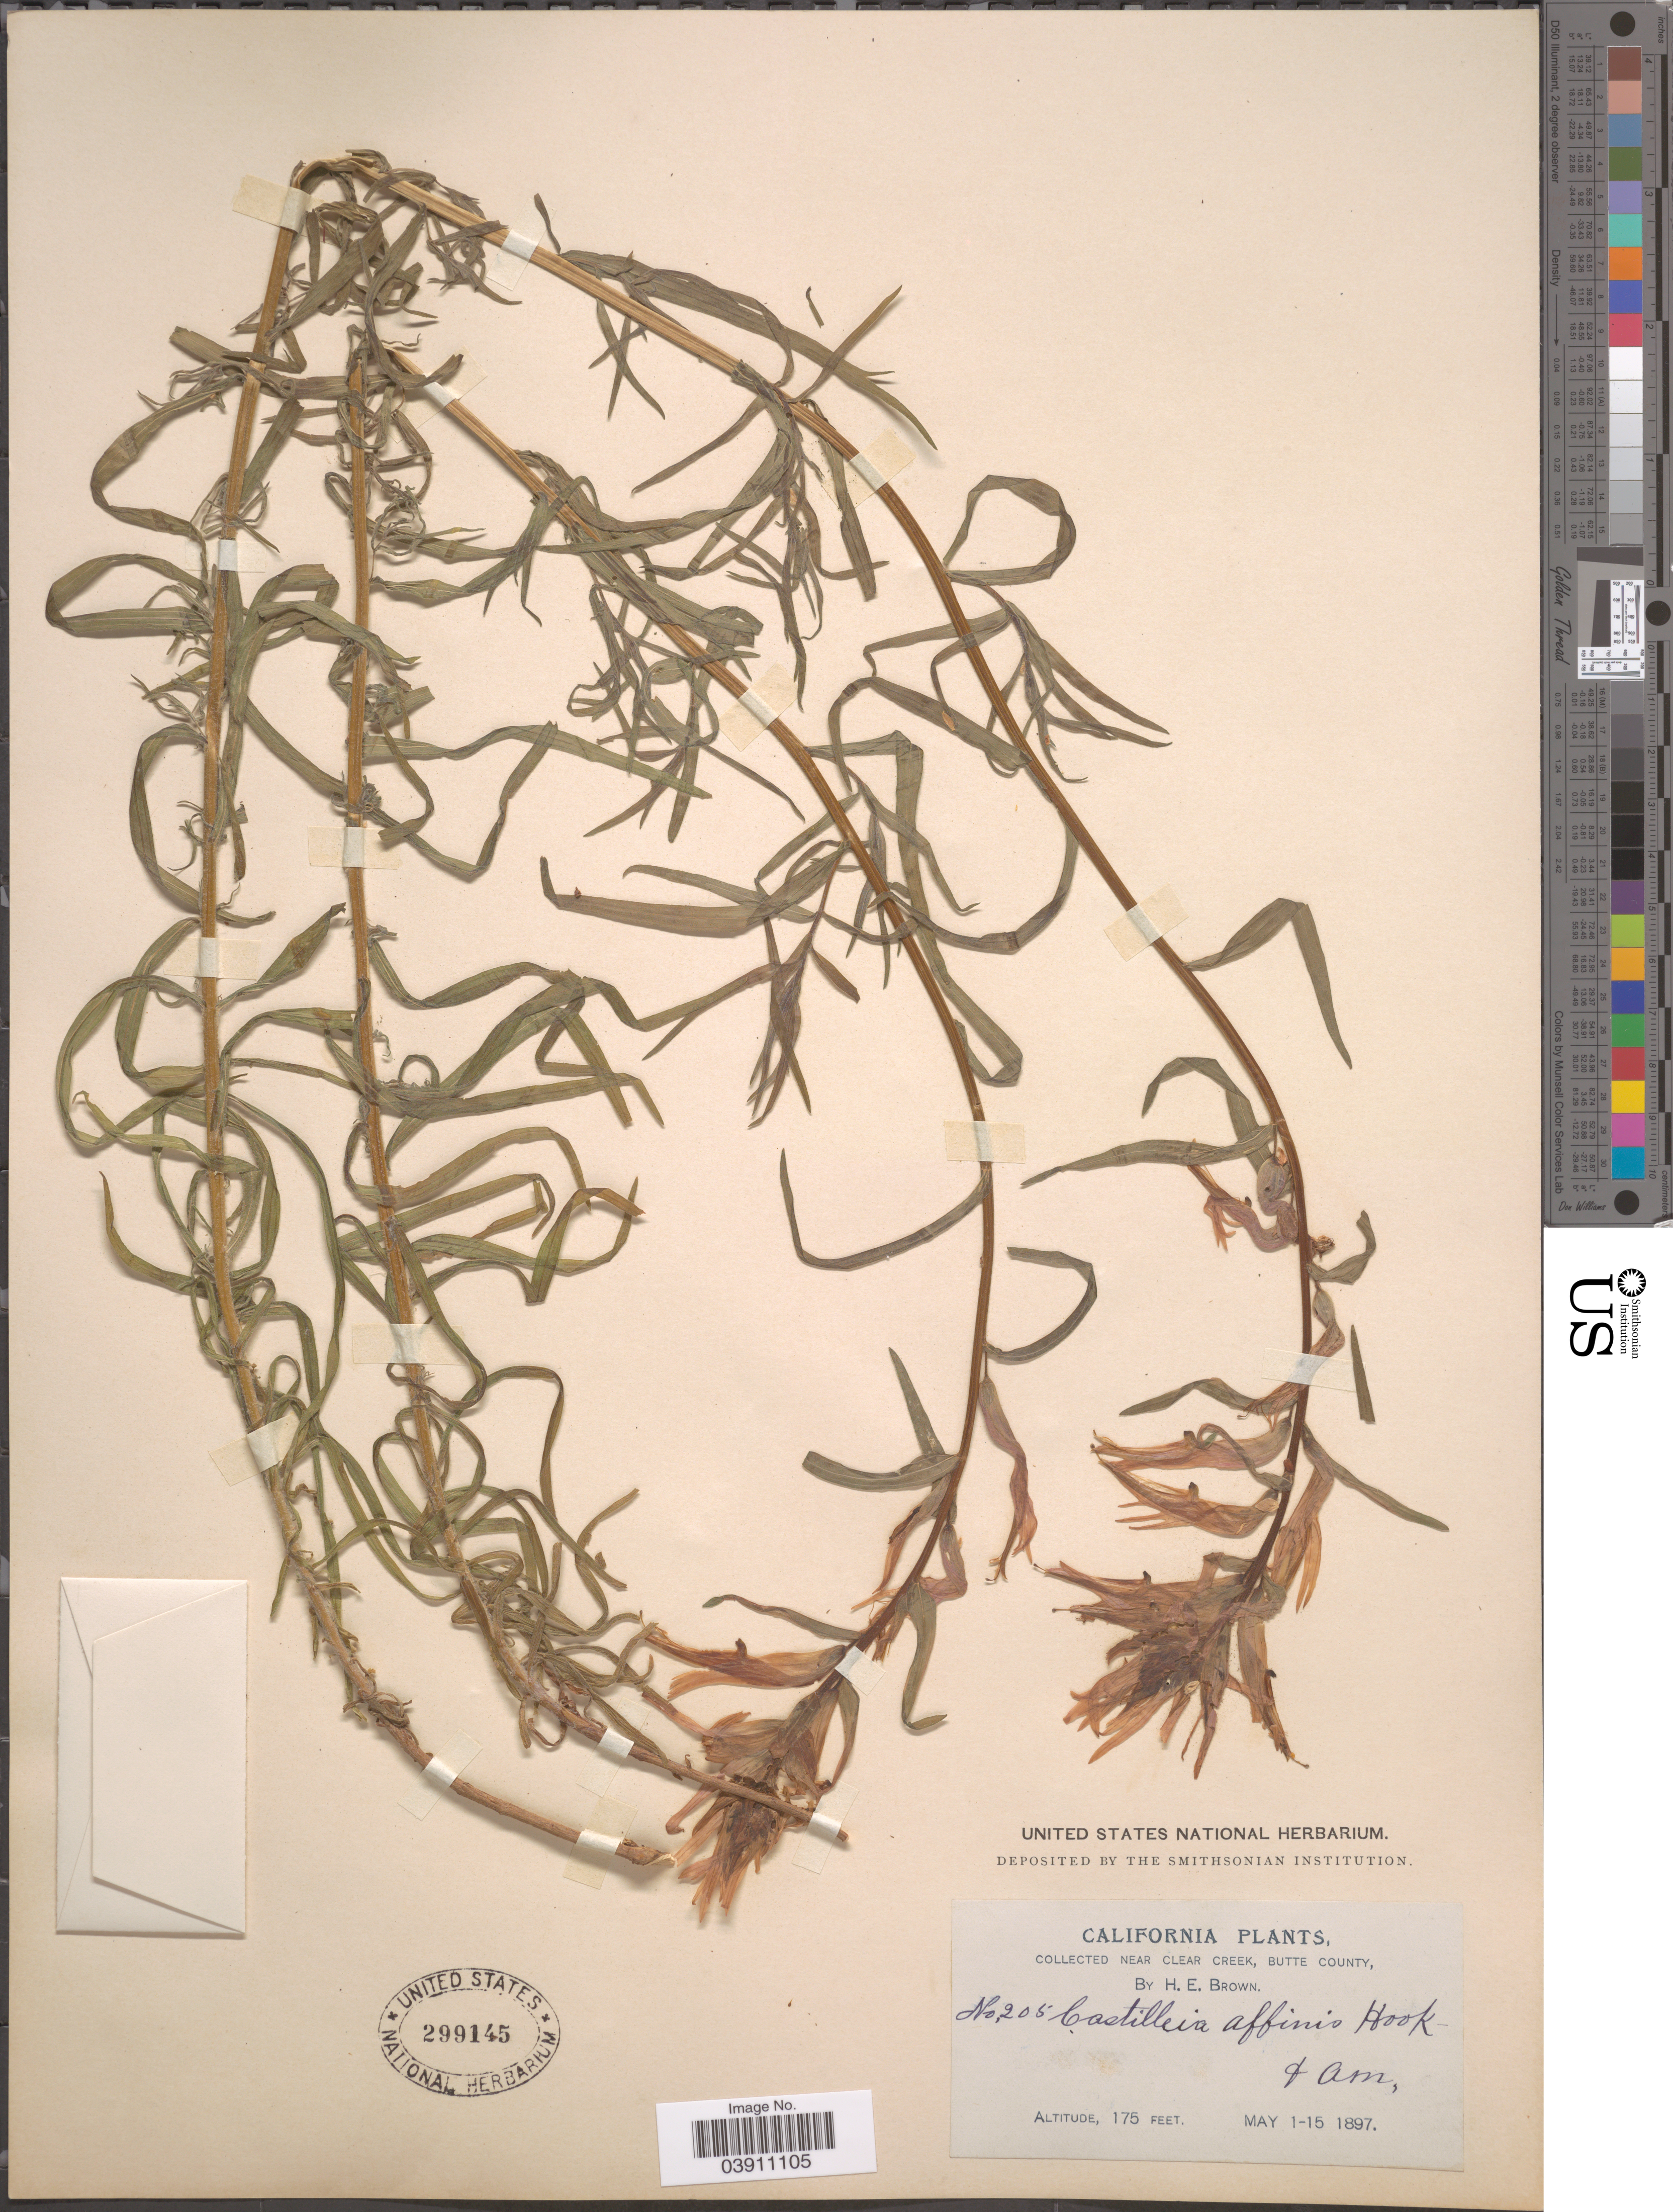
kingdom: Plantae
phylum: Tracheophyta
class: Magnoliopsida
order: Lamiales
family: Orobanchaceae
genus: Castilleja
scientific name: Castilleja affinis subsp. neglecta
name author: (Zeile) T.I. Chuang & Heckard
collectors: H. E. Brown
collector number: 205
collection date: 1897-05-01/1897-05-15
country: United States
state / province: California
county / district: Butte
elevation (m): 53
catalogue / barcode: US 299145